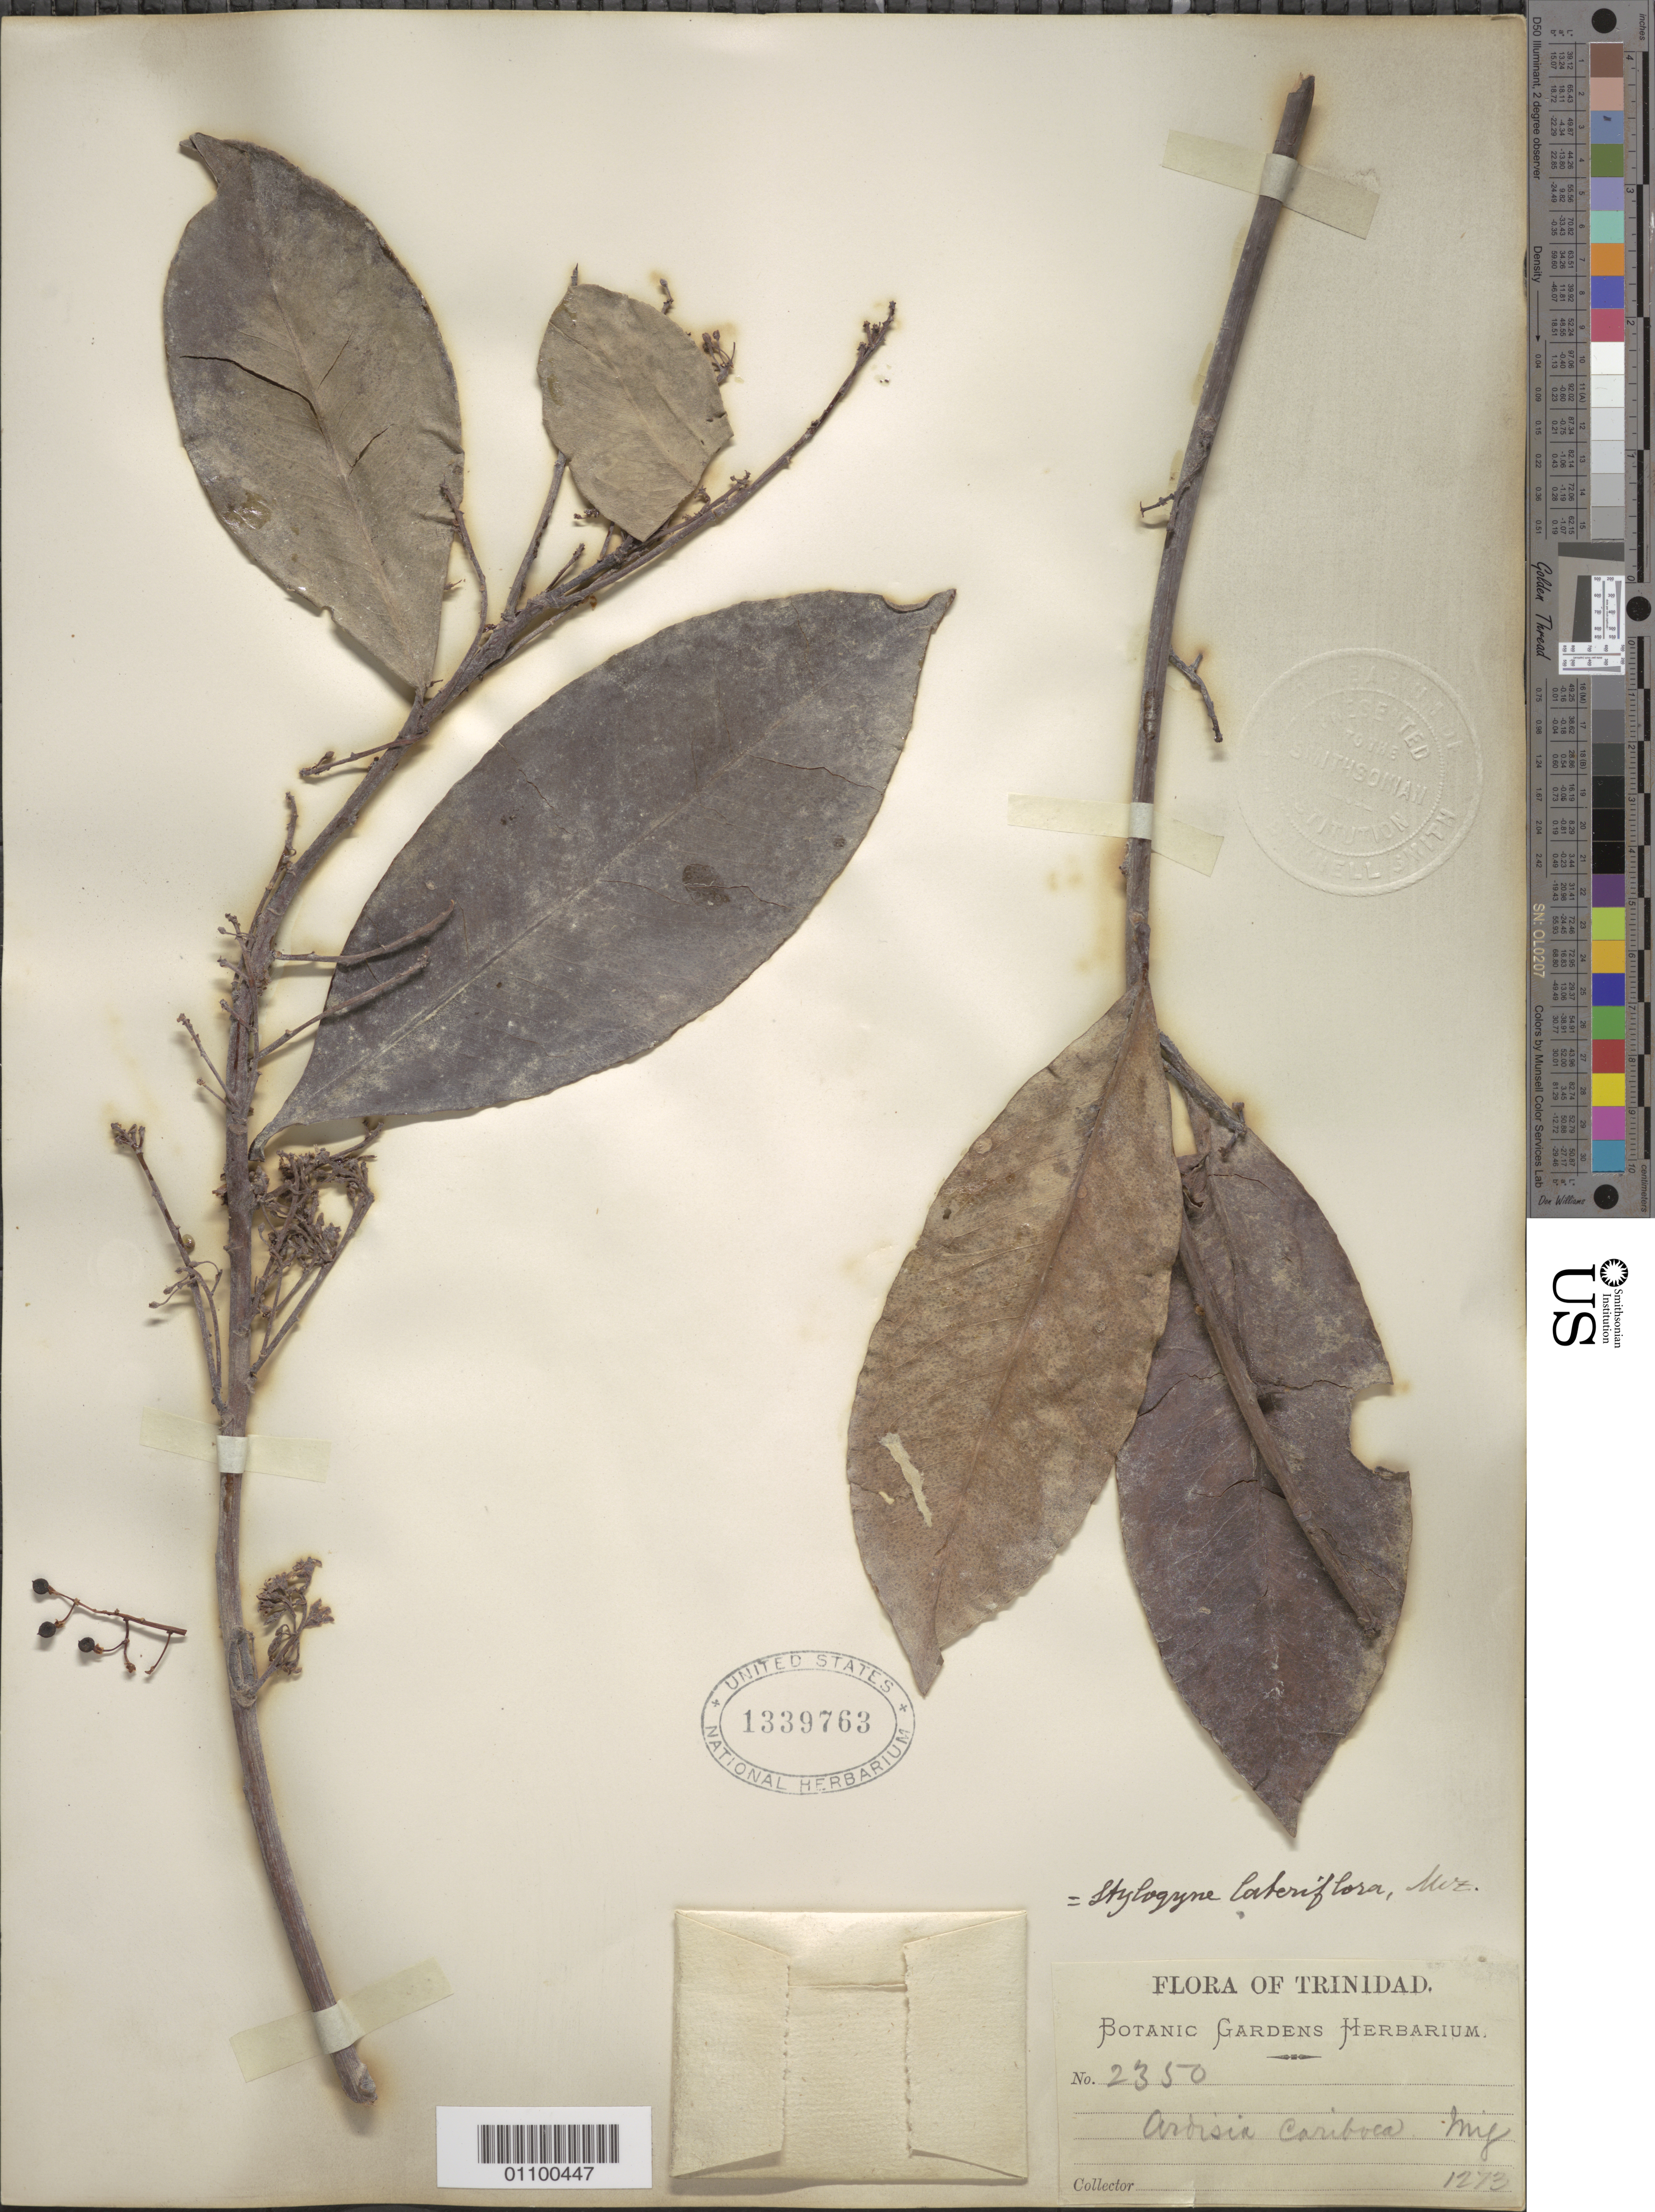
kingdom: Plantae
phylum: Tracheophyta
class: Magnoliopsida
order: Ericales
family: Primulaceae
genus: Stylogyne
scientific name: Stylogyne lateriflora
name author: (Sw.) Mez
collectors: Botanic Gardens Herbarium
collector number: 2350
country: Trinidad and Tobago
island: Trinidad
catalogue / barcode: US 1339763